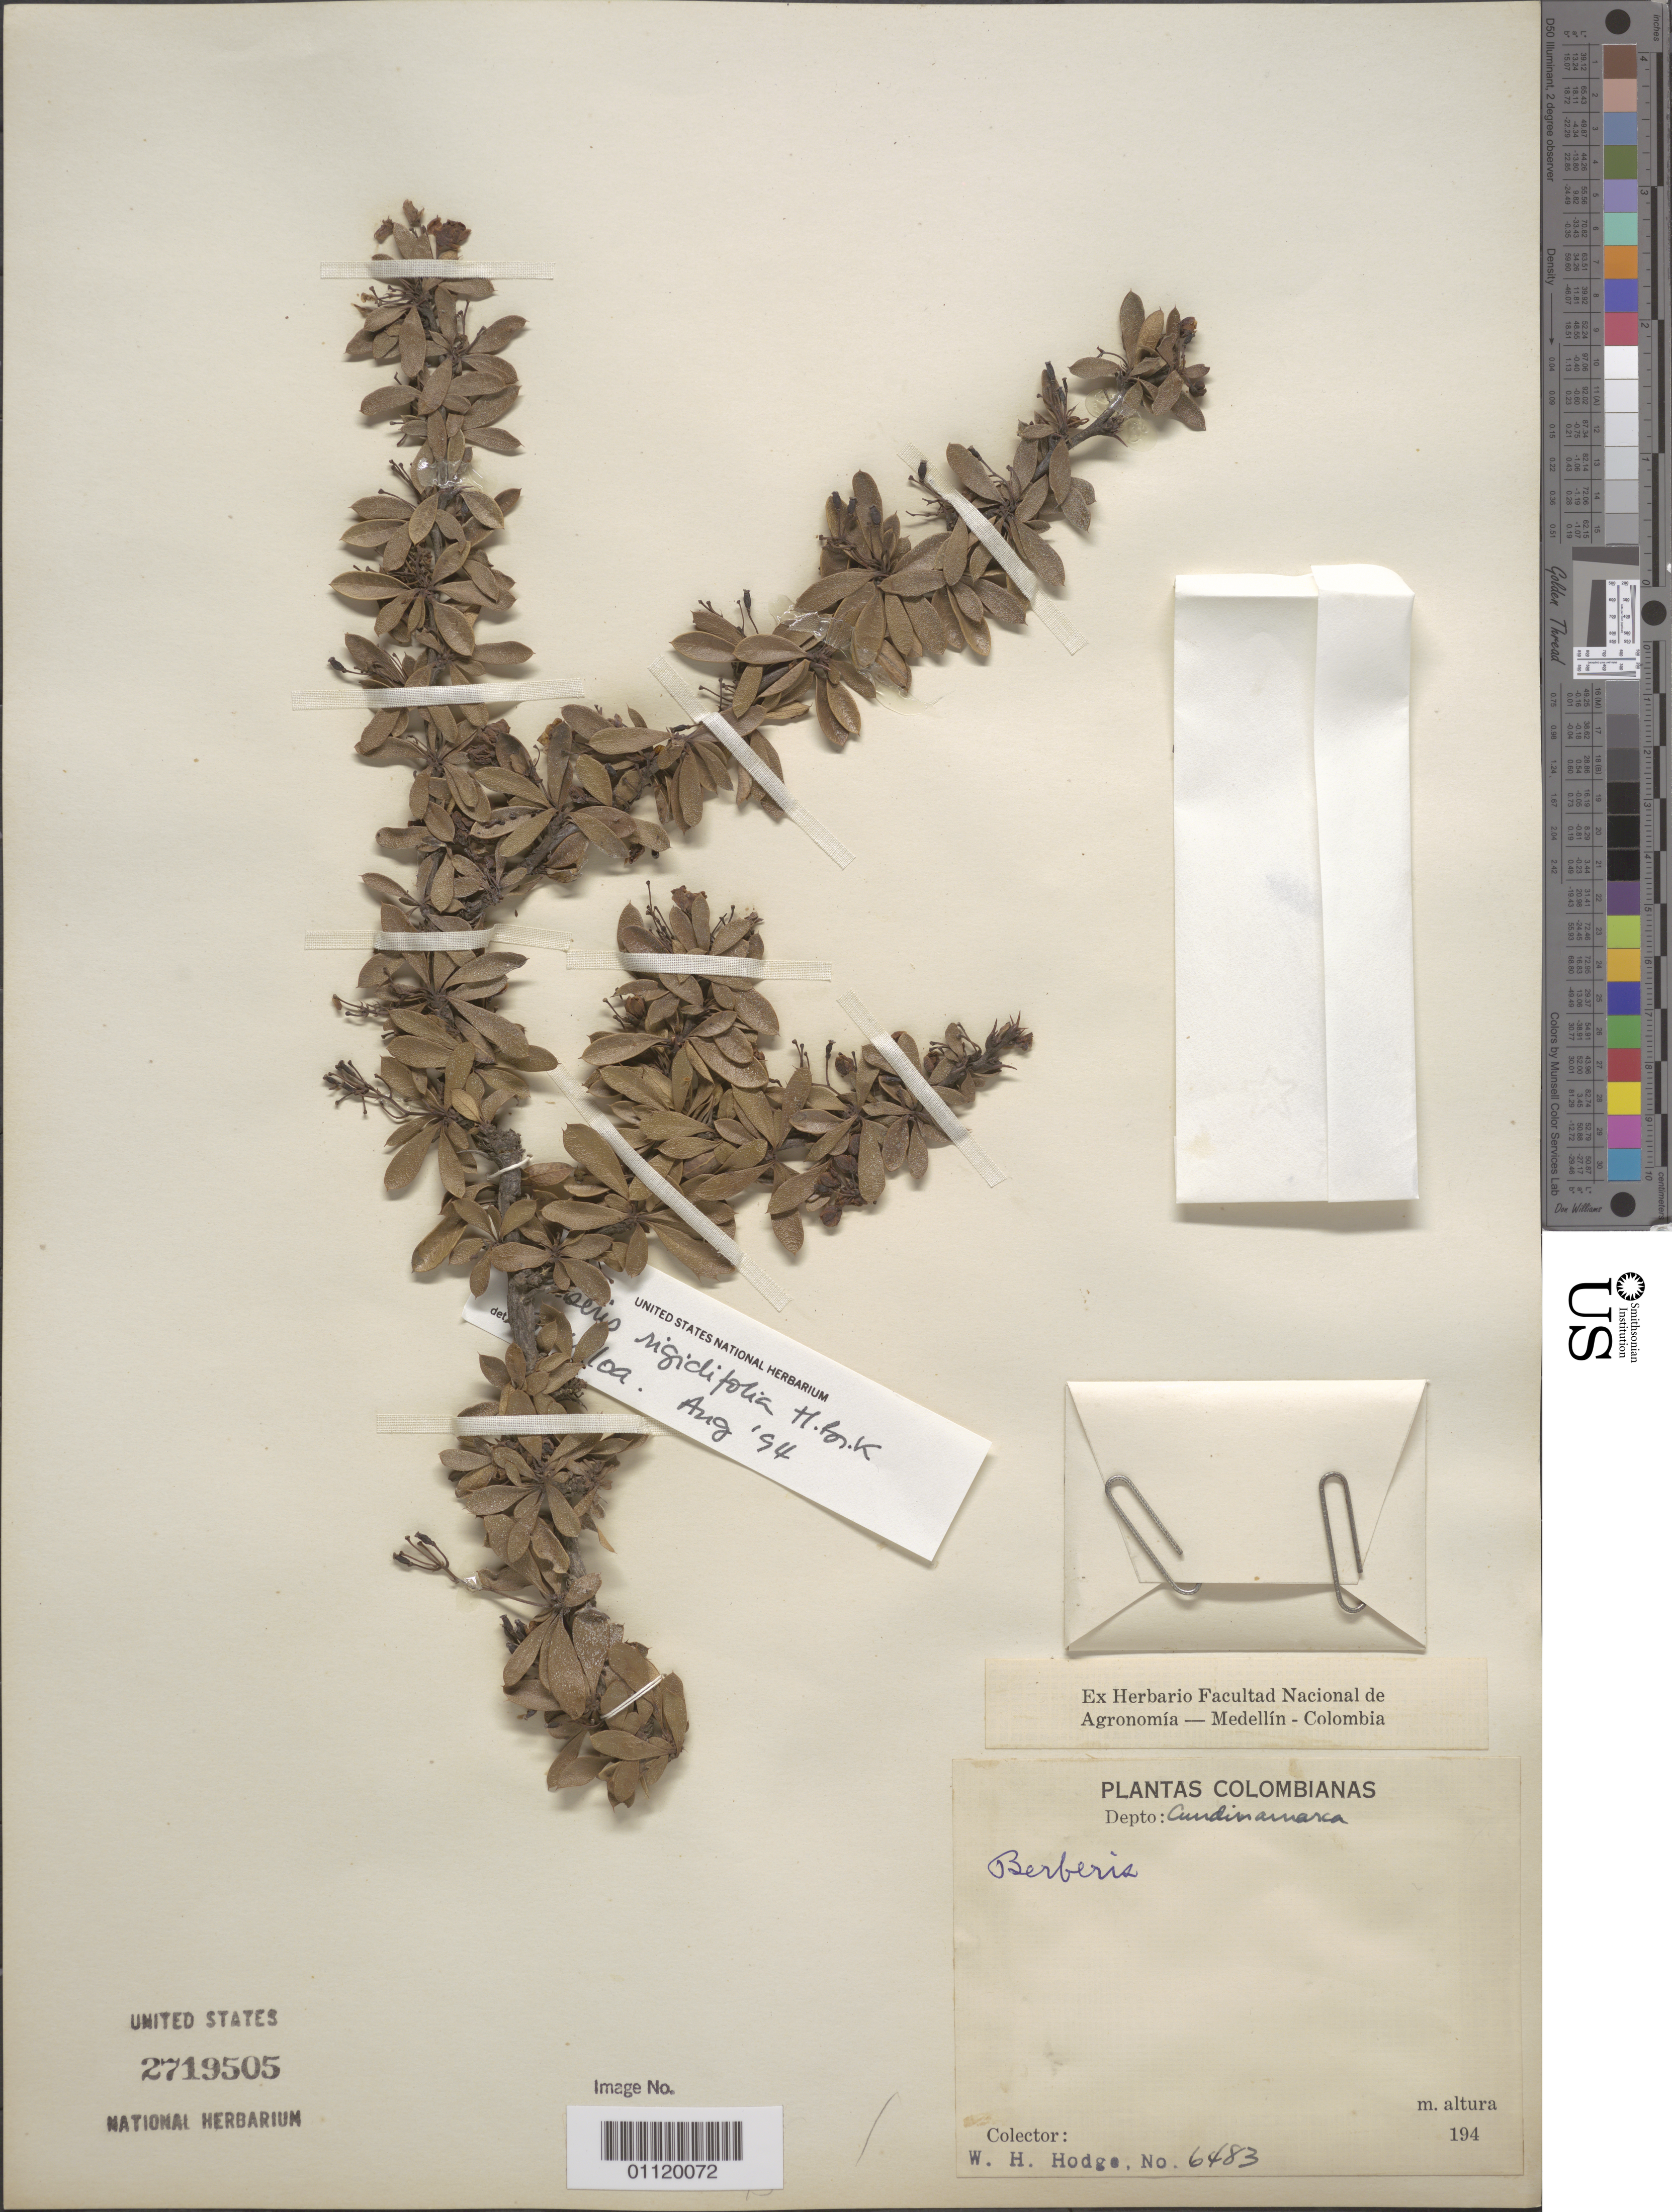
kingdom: Plantae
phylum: Tracheophyta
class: Magnoliopsida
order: Ranunculales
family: Berberidaceae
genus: Berberis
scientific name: Berberis rigidifolia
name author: Kunth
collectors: W. Hodge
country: Colombia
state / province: Cundinamarca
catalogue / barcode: US 2719505